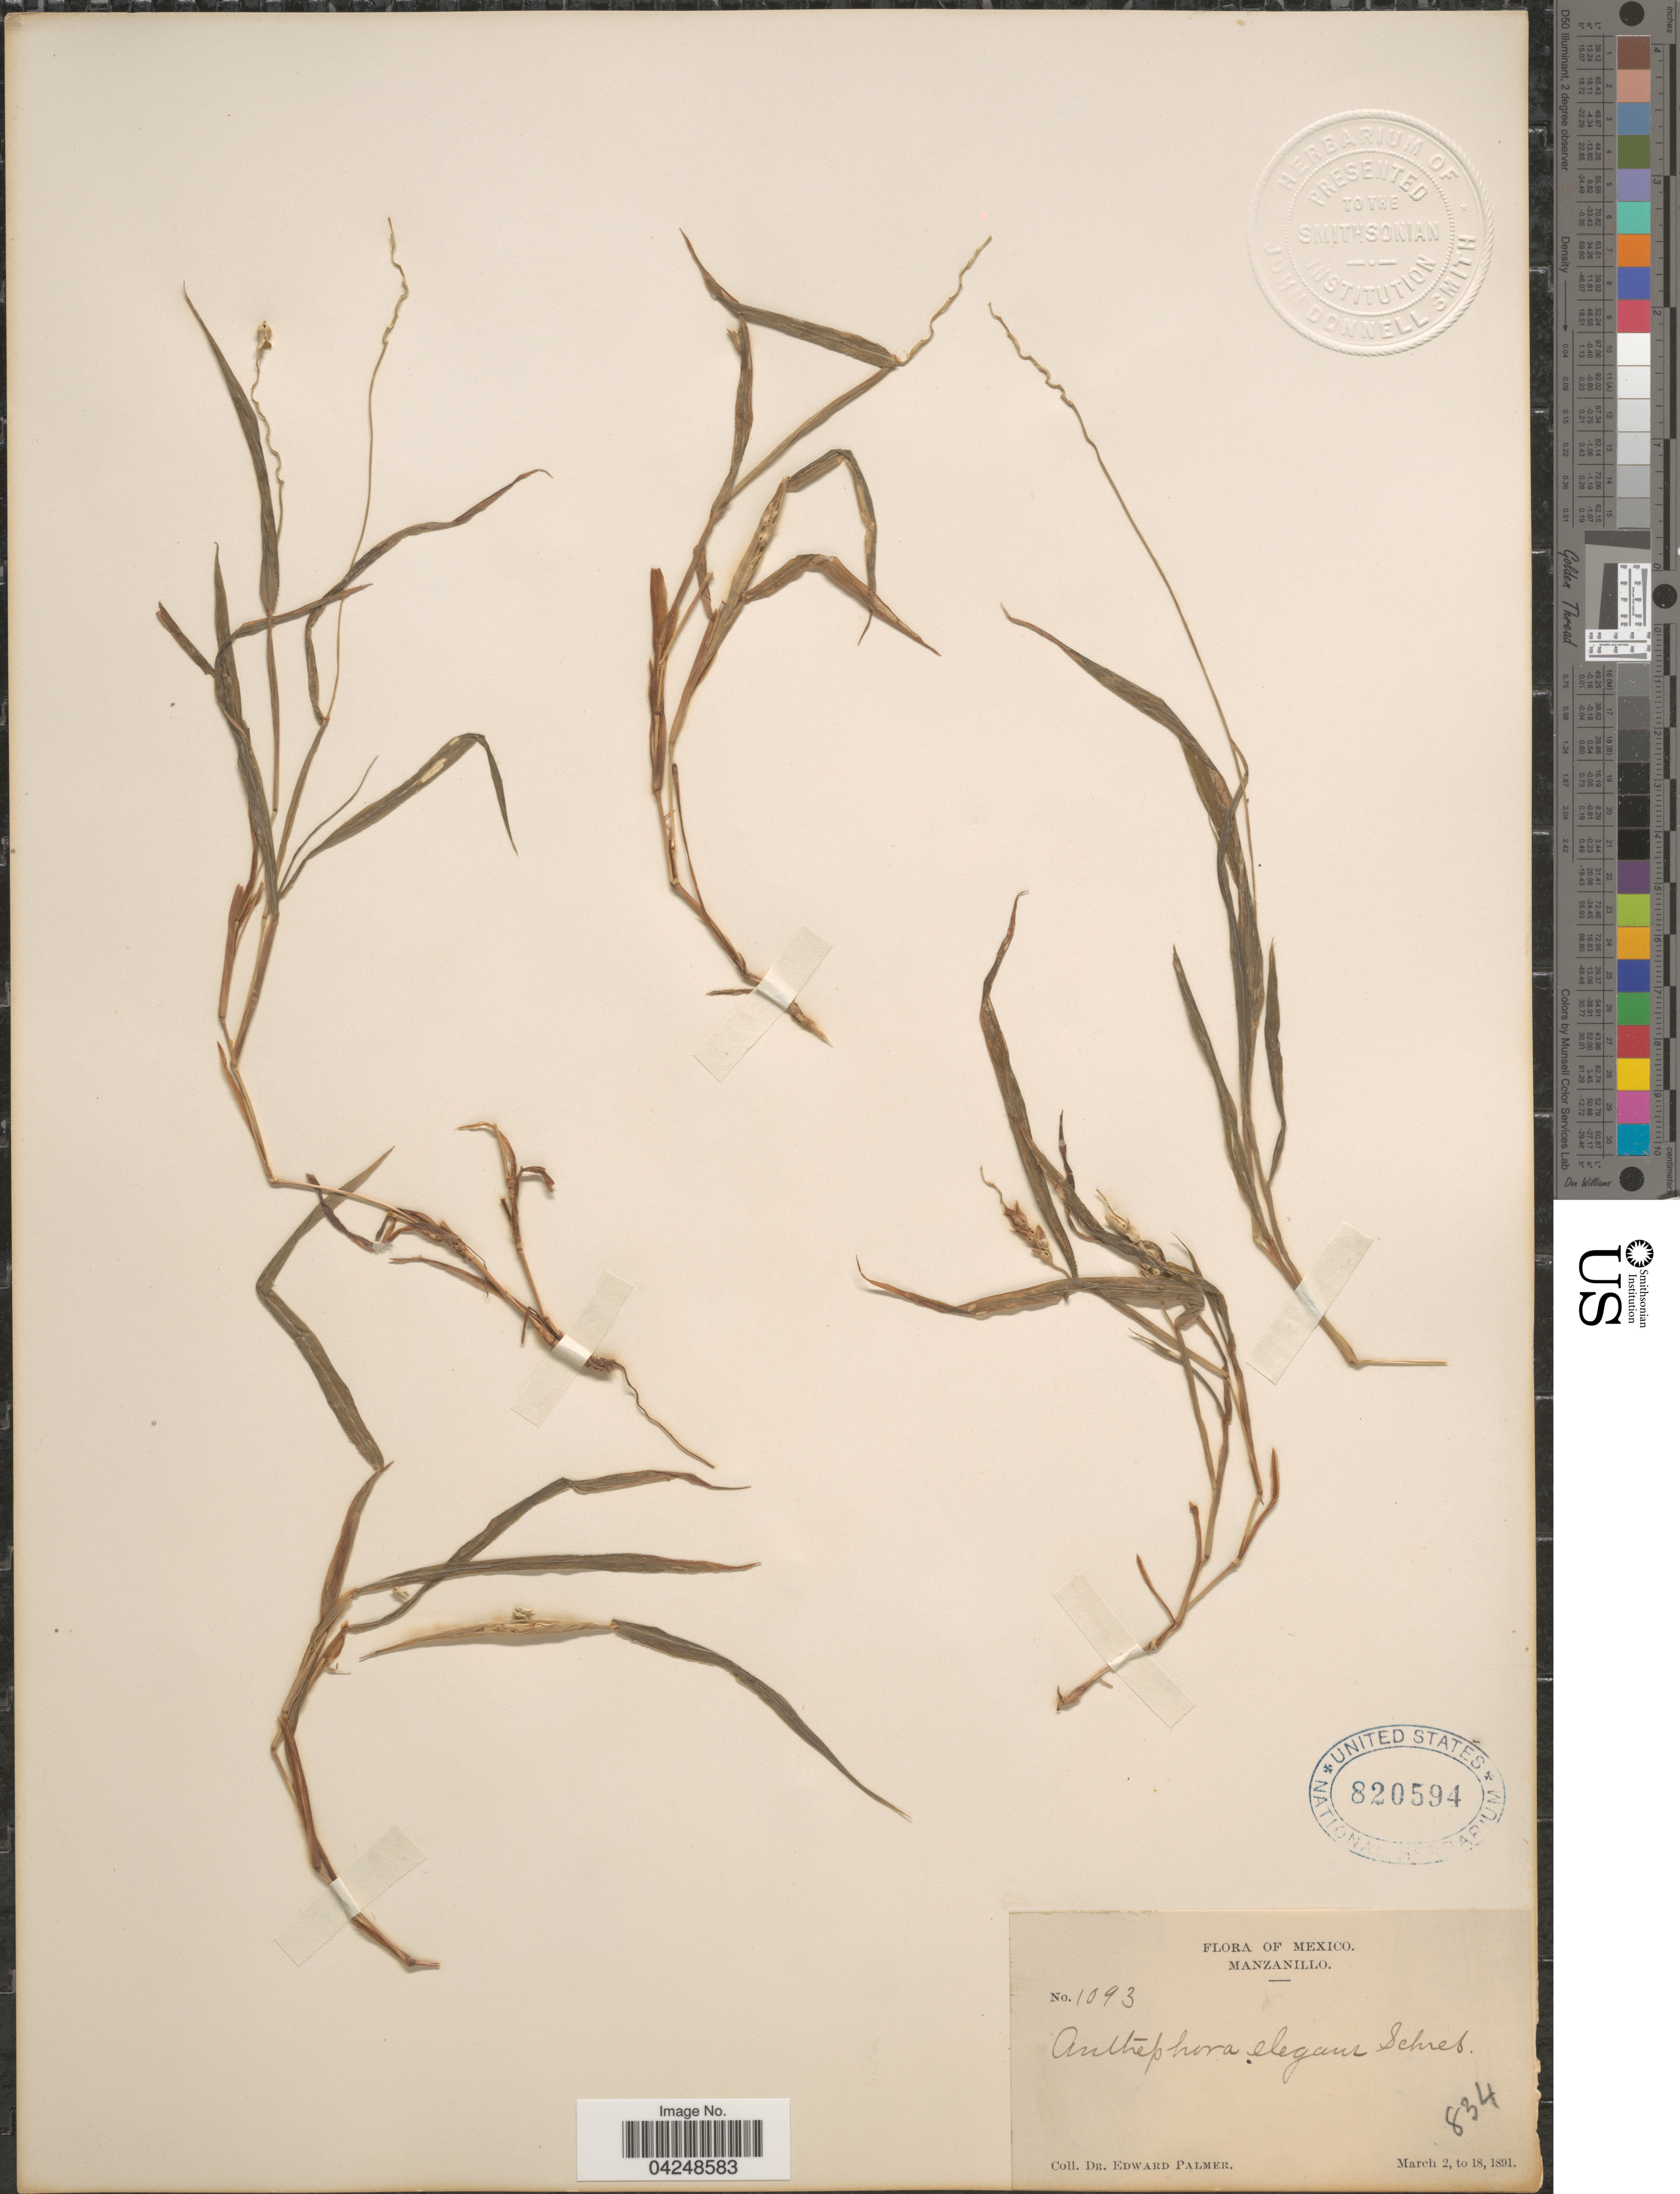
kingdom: Plantae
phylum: Tracheophyta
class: Liliopsida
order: Poales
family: Poaceae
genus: Anthephora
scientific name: Anthephora hermaphrodita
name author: (L.) Kuntze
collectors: E. Palmer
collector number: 1093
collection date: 1891-03-02/1891-03-18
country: Mexico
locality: Manzanillo.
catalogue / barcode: US 820594